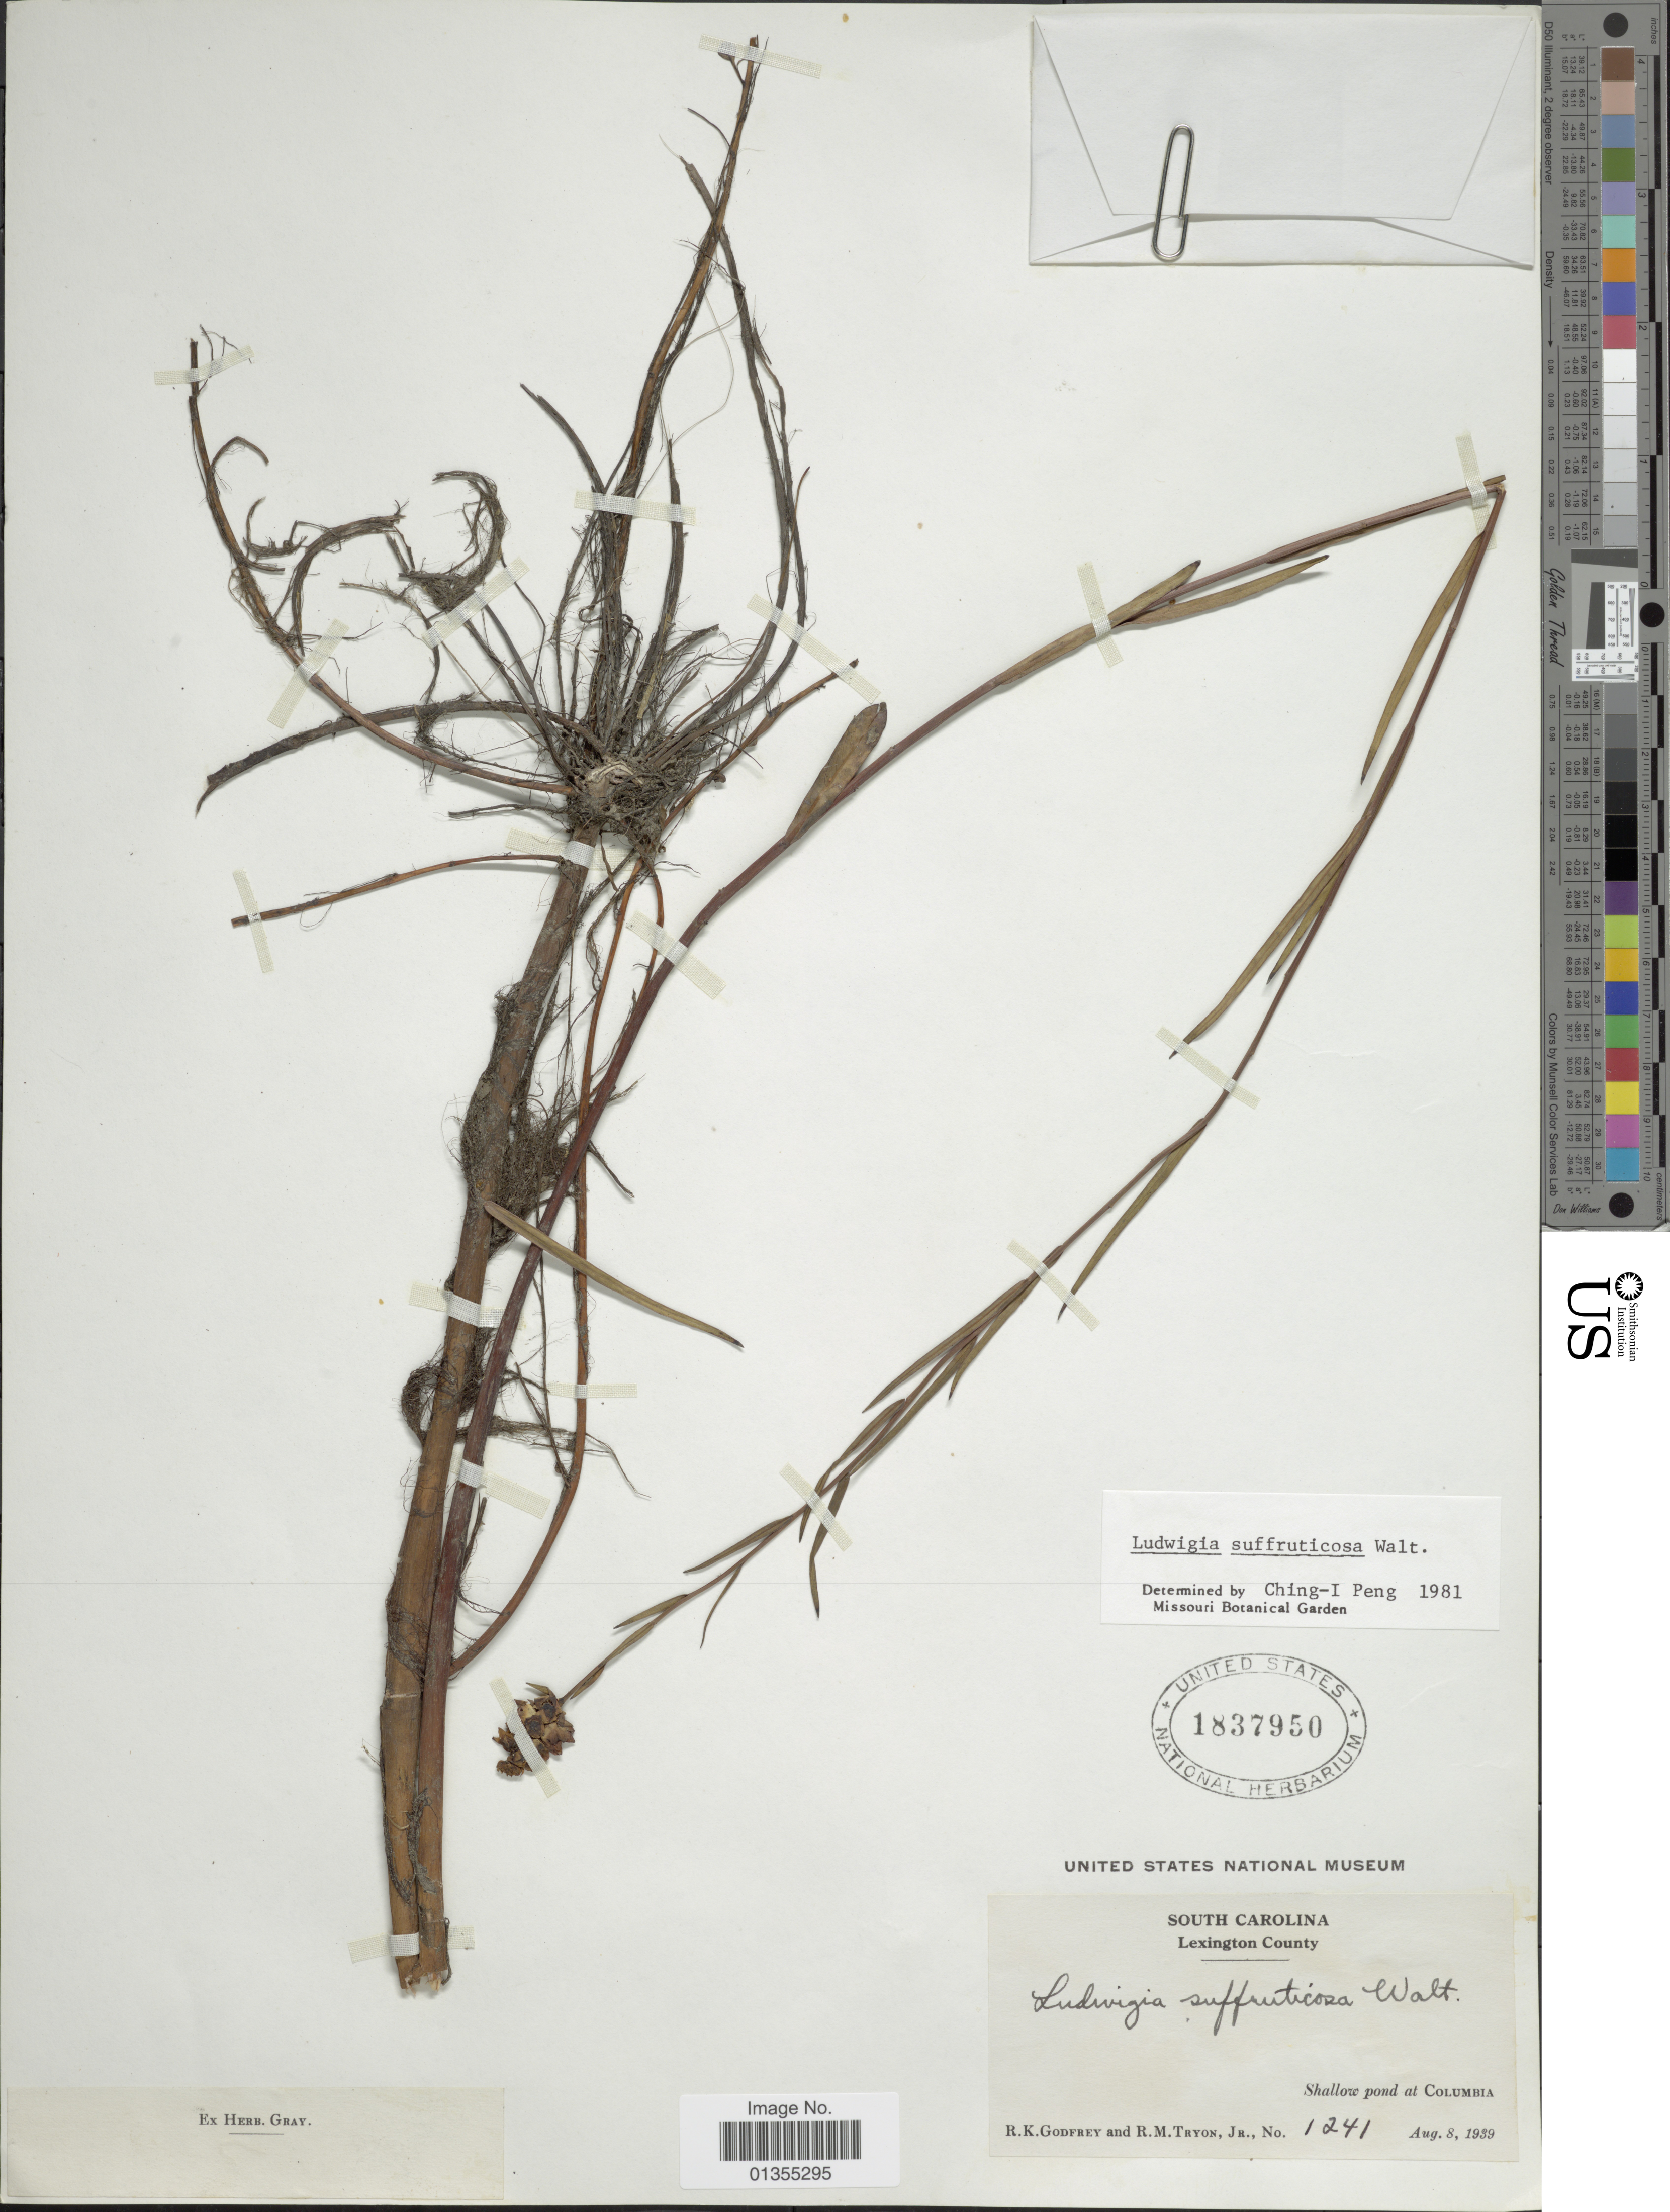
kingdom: Plantae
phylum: Tracheophyta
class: Magnoliopsida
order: Myrtales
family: Onagraceae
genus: Ludwigia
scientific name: Ludwigia suffruticosa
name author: Walter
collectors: R. K. Godfrey & R. M. Tryon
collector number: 1241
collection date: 1939-08-08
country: United States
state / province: South Carolina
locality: Lexington County. Shallow pond at Columbia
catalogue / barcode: US 1837950